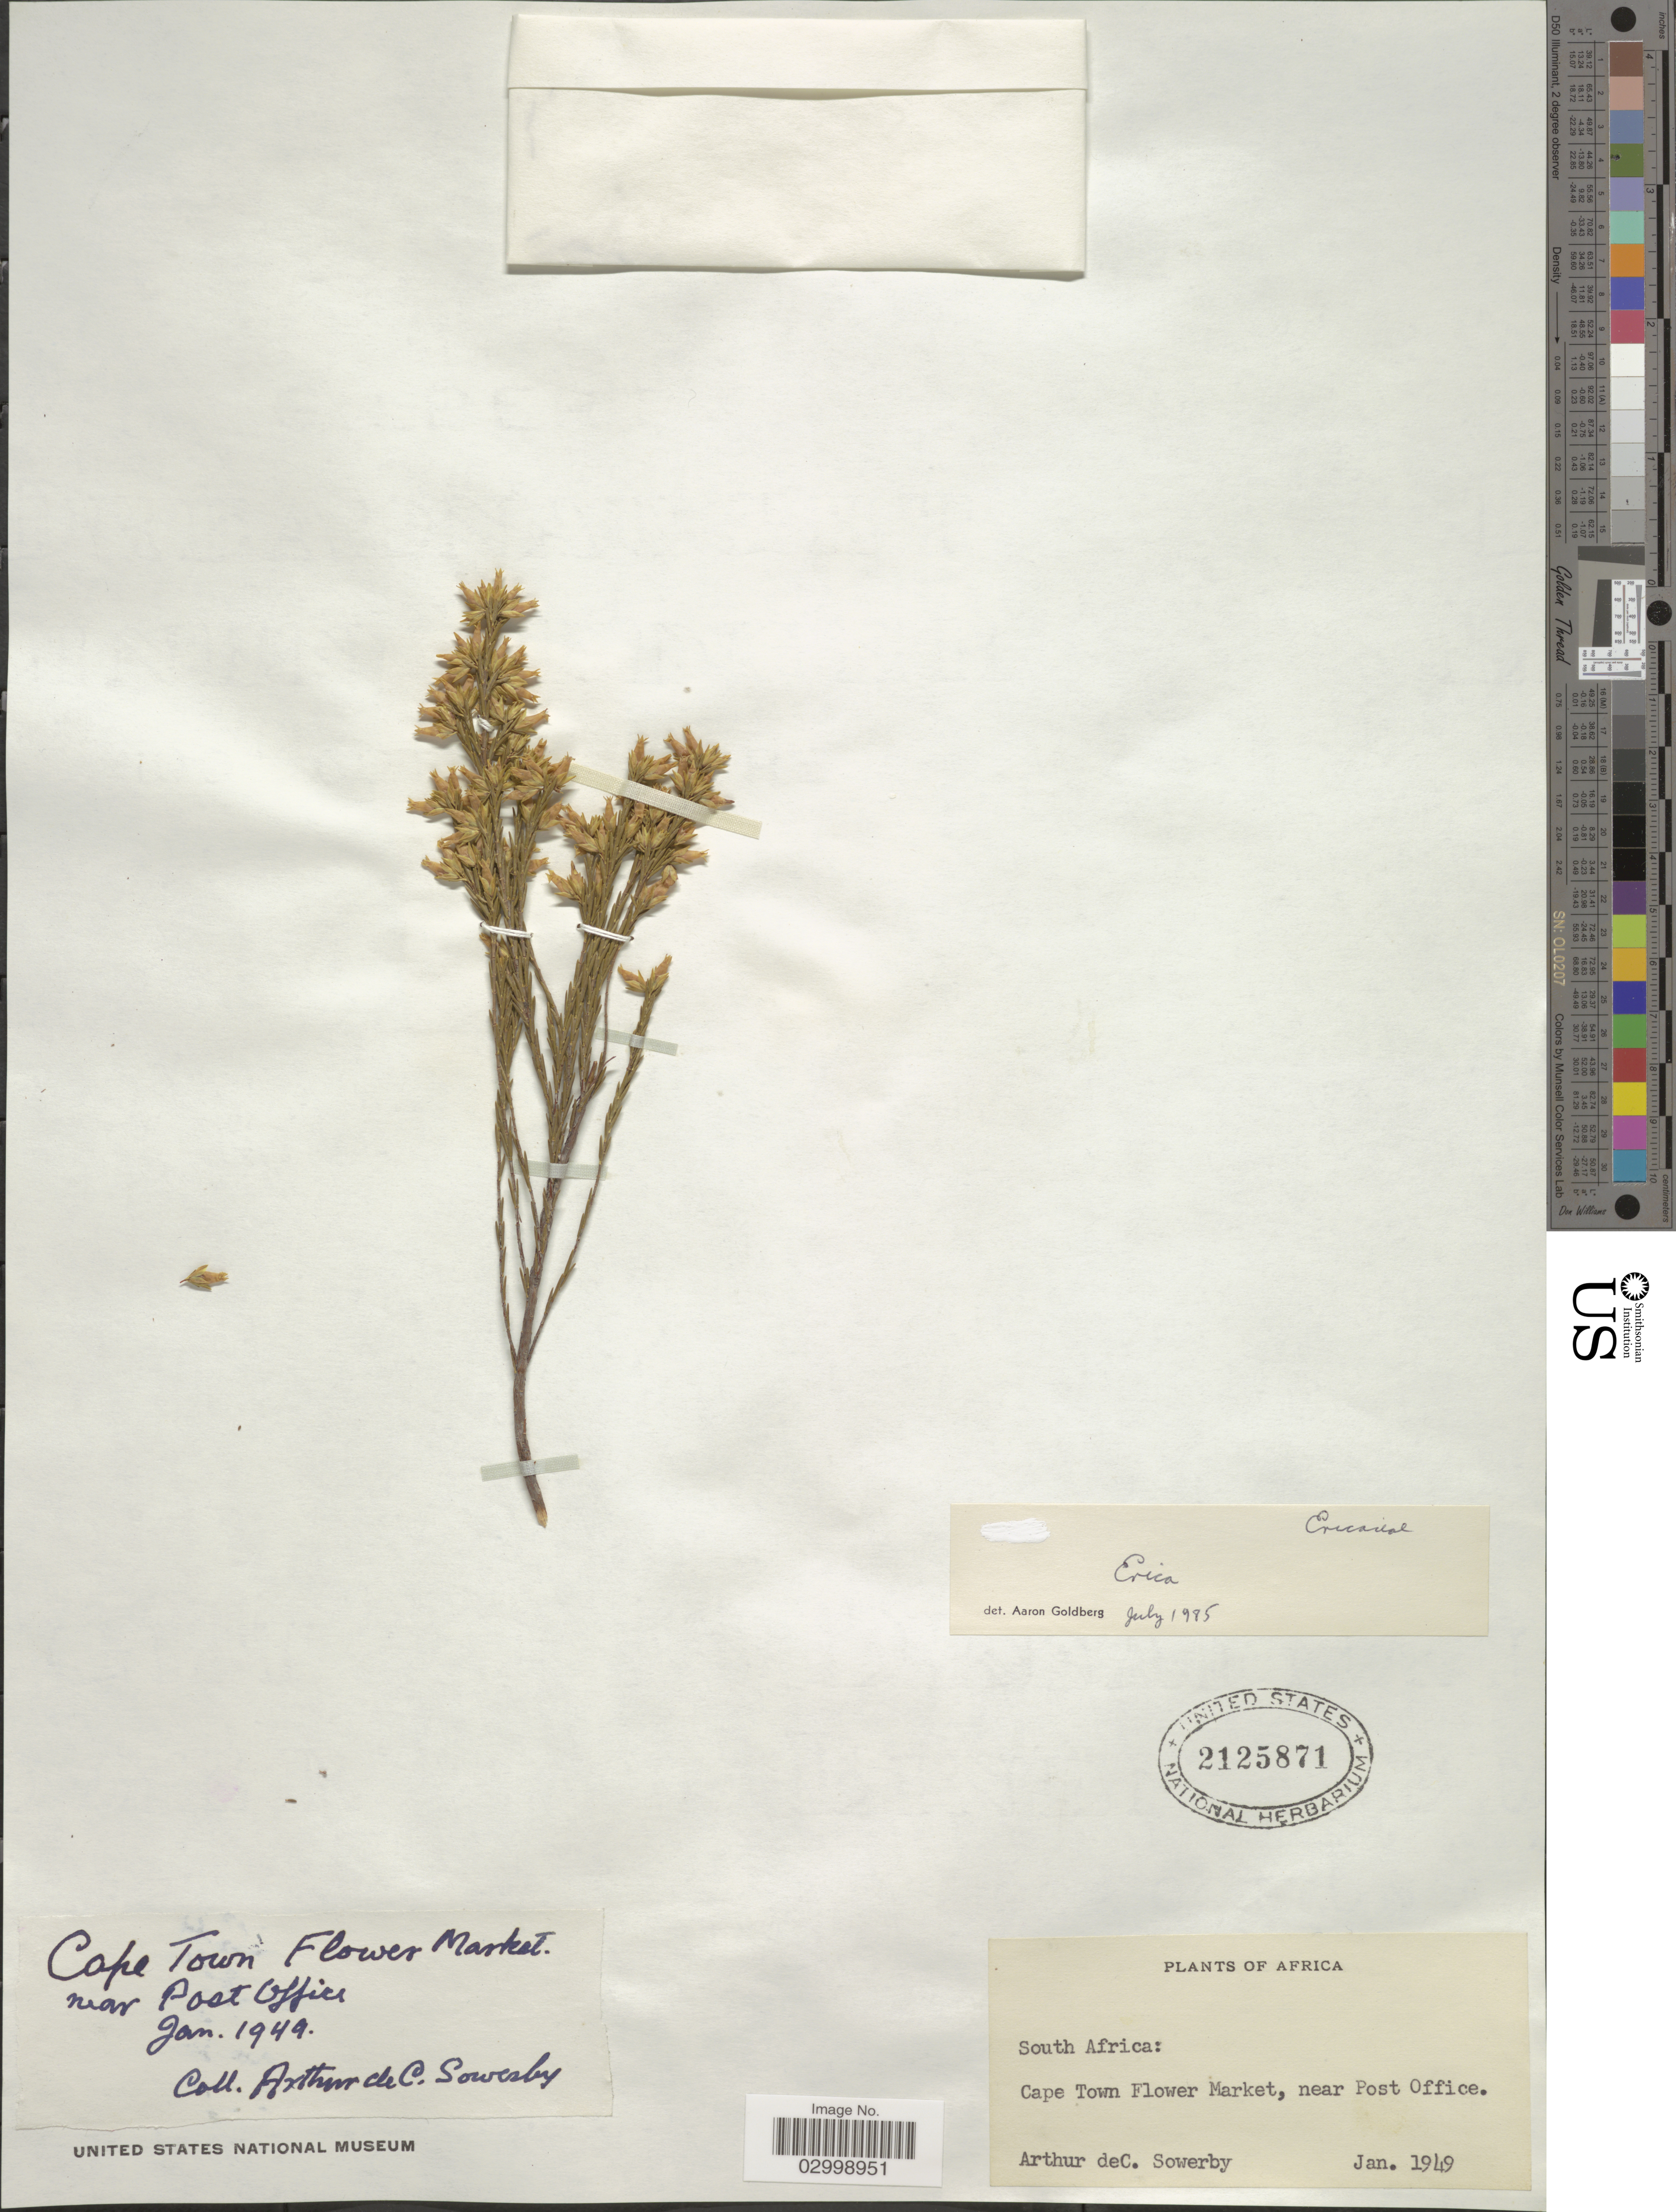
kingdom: Plantae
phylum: Tracheophyta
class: Magnoliopsida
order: Ericales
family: Ericaceae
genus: Erica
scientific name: Erica sp.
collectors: A. Sowerby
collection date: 1949-01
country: South Africa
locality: Cape Town Flower Market, near Post Office.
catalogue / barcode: US 2125871